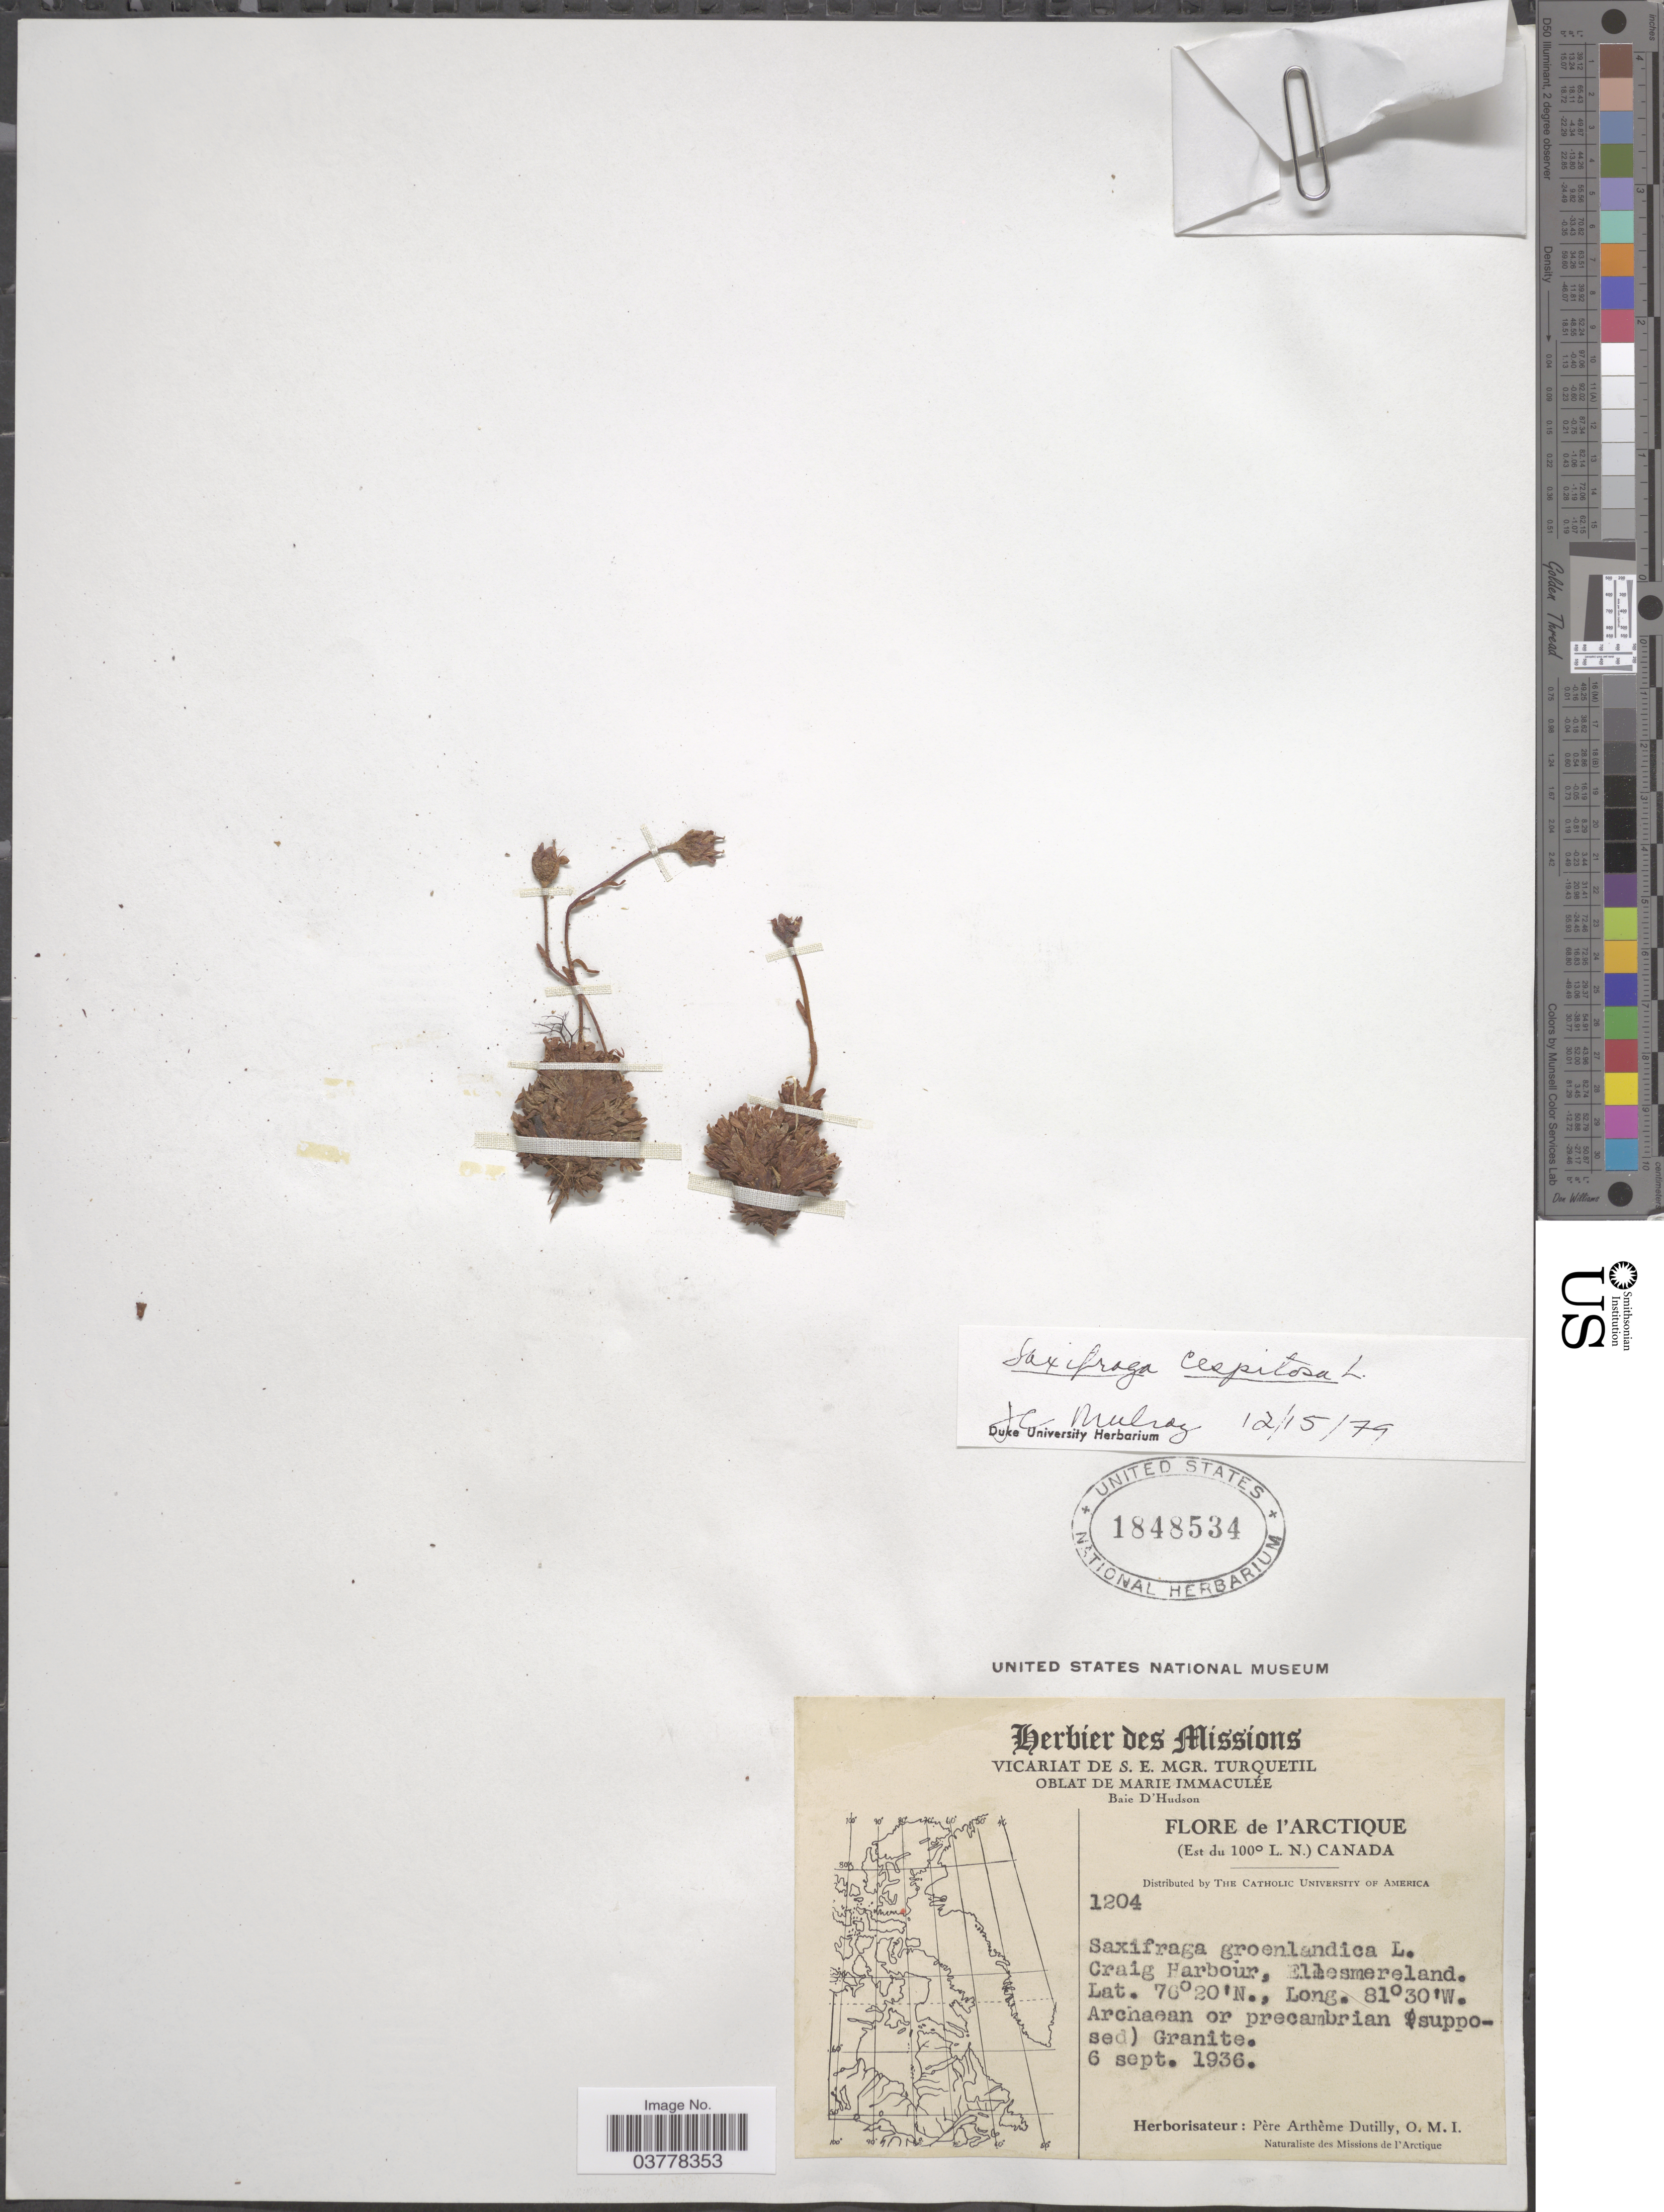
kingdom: Plantae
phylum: Tracheophyta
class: Magnoliopsida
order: Saxifragales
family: Saxifragaceae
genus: Saxifraga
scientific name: Saxifraga caespitosa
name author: L.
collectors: A. Dutilly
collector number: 1204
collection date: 1936-09-06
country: Canada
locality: Arctique. Craig Harbour, Ellesmereland.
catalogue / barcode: US 1848534